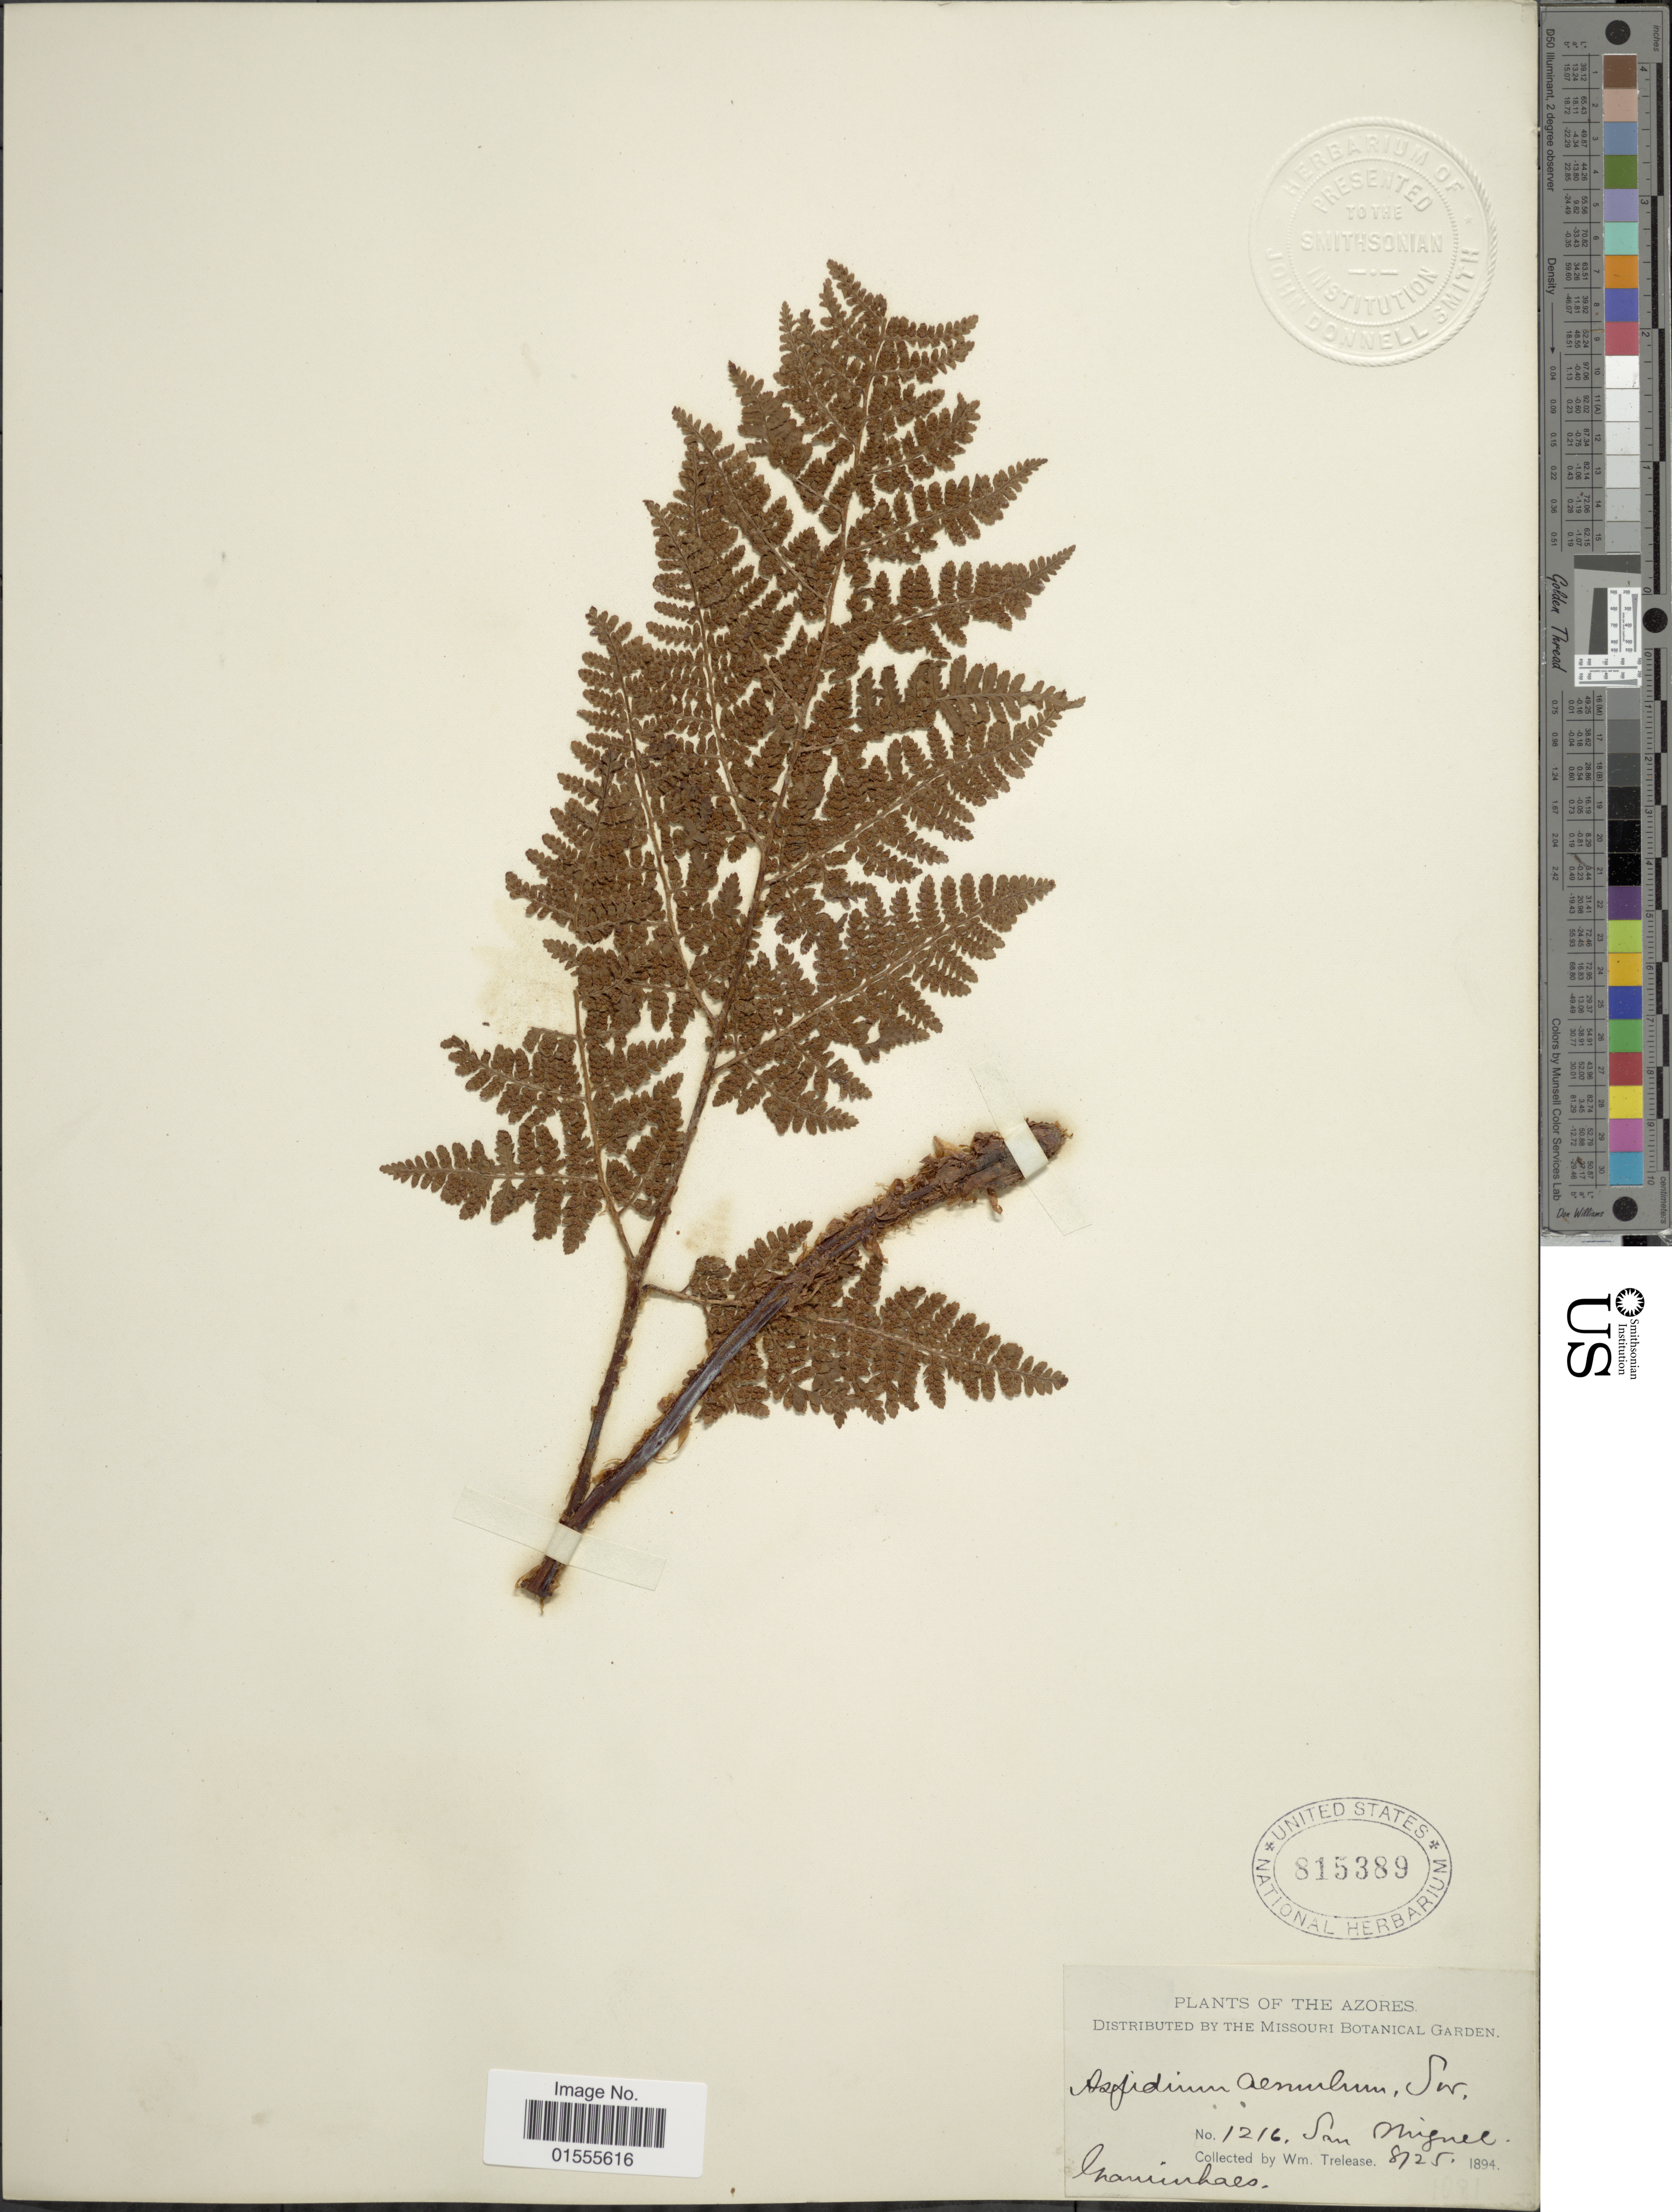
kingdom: Plantae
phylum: Tracheophyta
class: Polypodiopsida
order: Polypodiales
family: Dryopteridaceae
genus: Dryopteris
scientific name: Dryopteris aemula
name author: Kuntze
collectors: W. Trelease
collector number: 1216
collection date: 1894-08-25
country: Portugal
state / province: Azores (Aut. Reg.)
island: São Miguel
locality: San Miguel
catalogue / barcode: US 815389